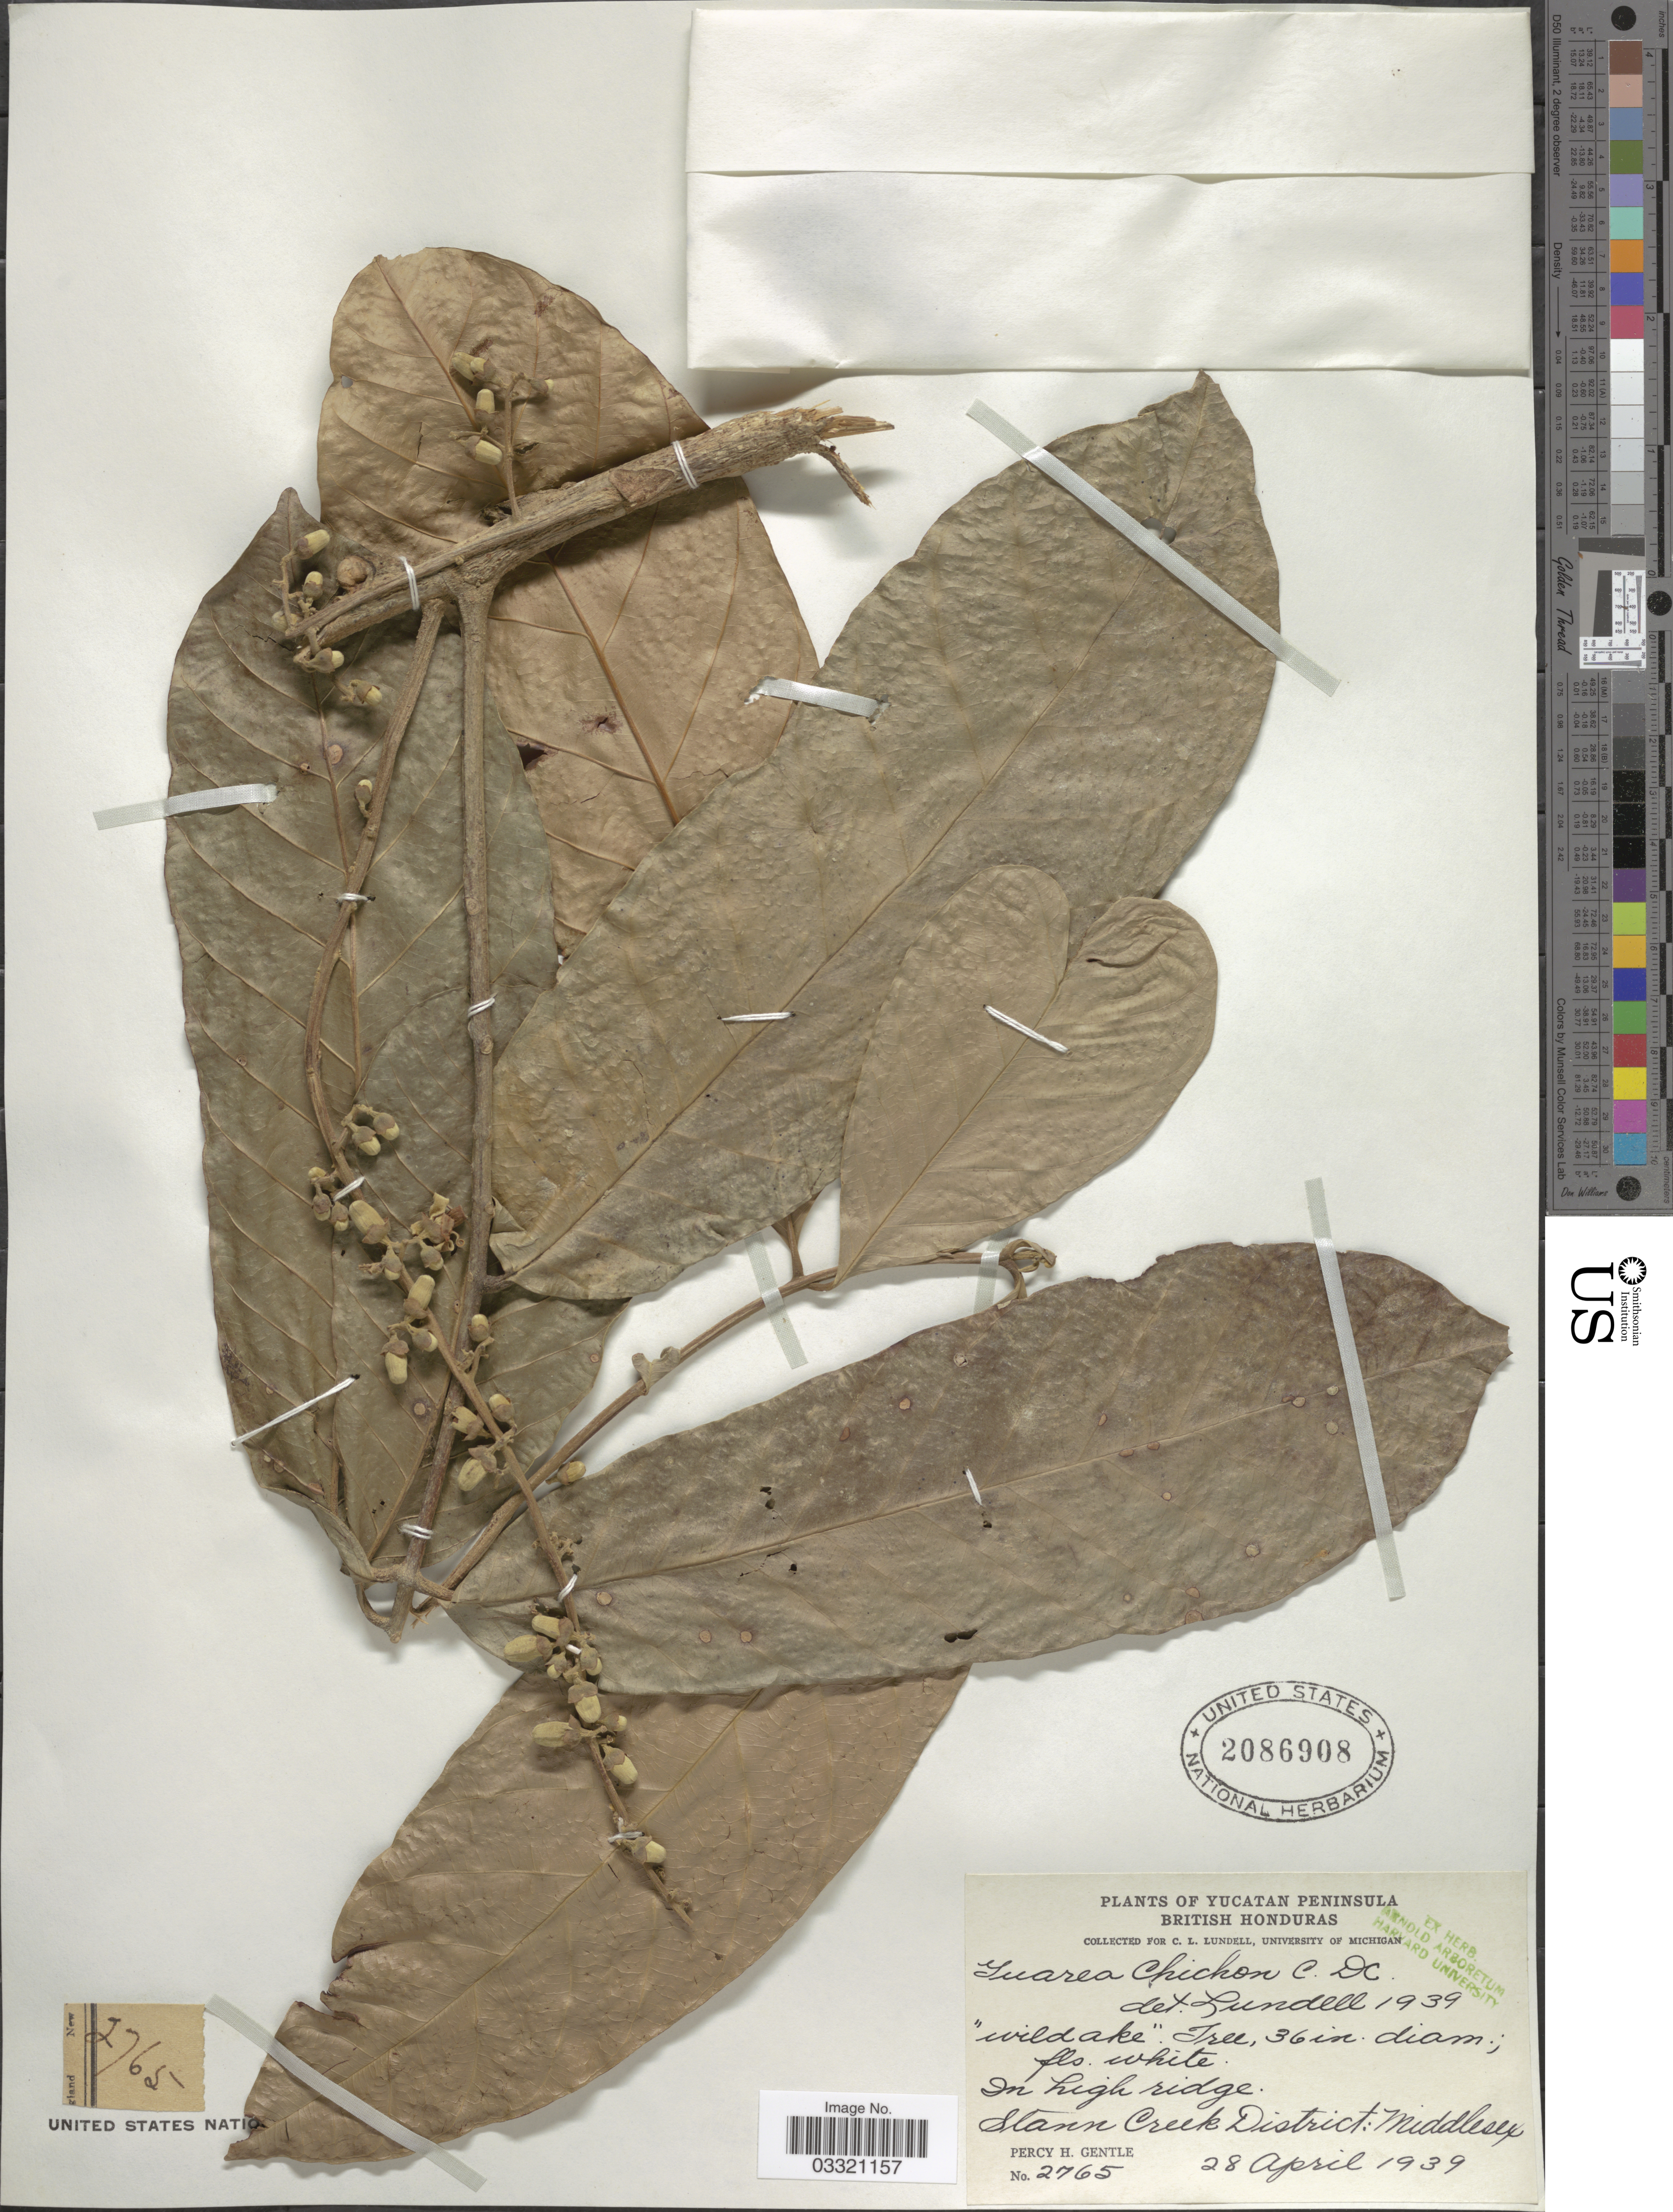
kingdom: Plantae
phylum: Tracheophyta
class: Magnoliopsida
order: Sapindales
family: Meliaceae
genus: Guarea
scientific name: Guarea chichon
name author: C. DC.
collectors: P. H. Gentle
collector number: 2765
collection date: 1939-04-28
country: Belize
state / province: Stann Creek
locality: Yucatan Peninsula. British Honduras. Stann Creek District: Middlesex.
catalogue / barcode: US 2086908